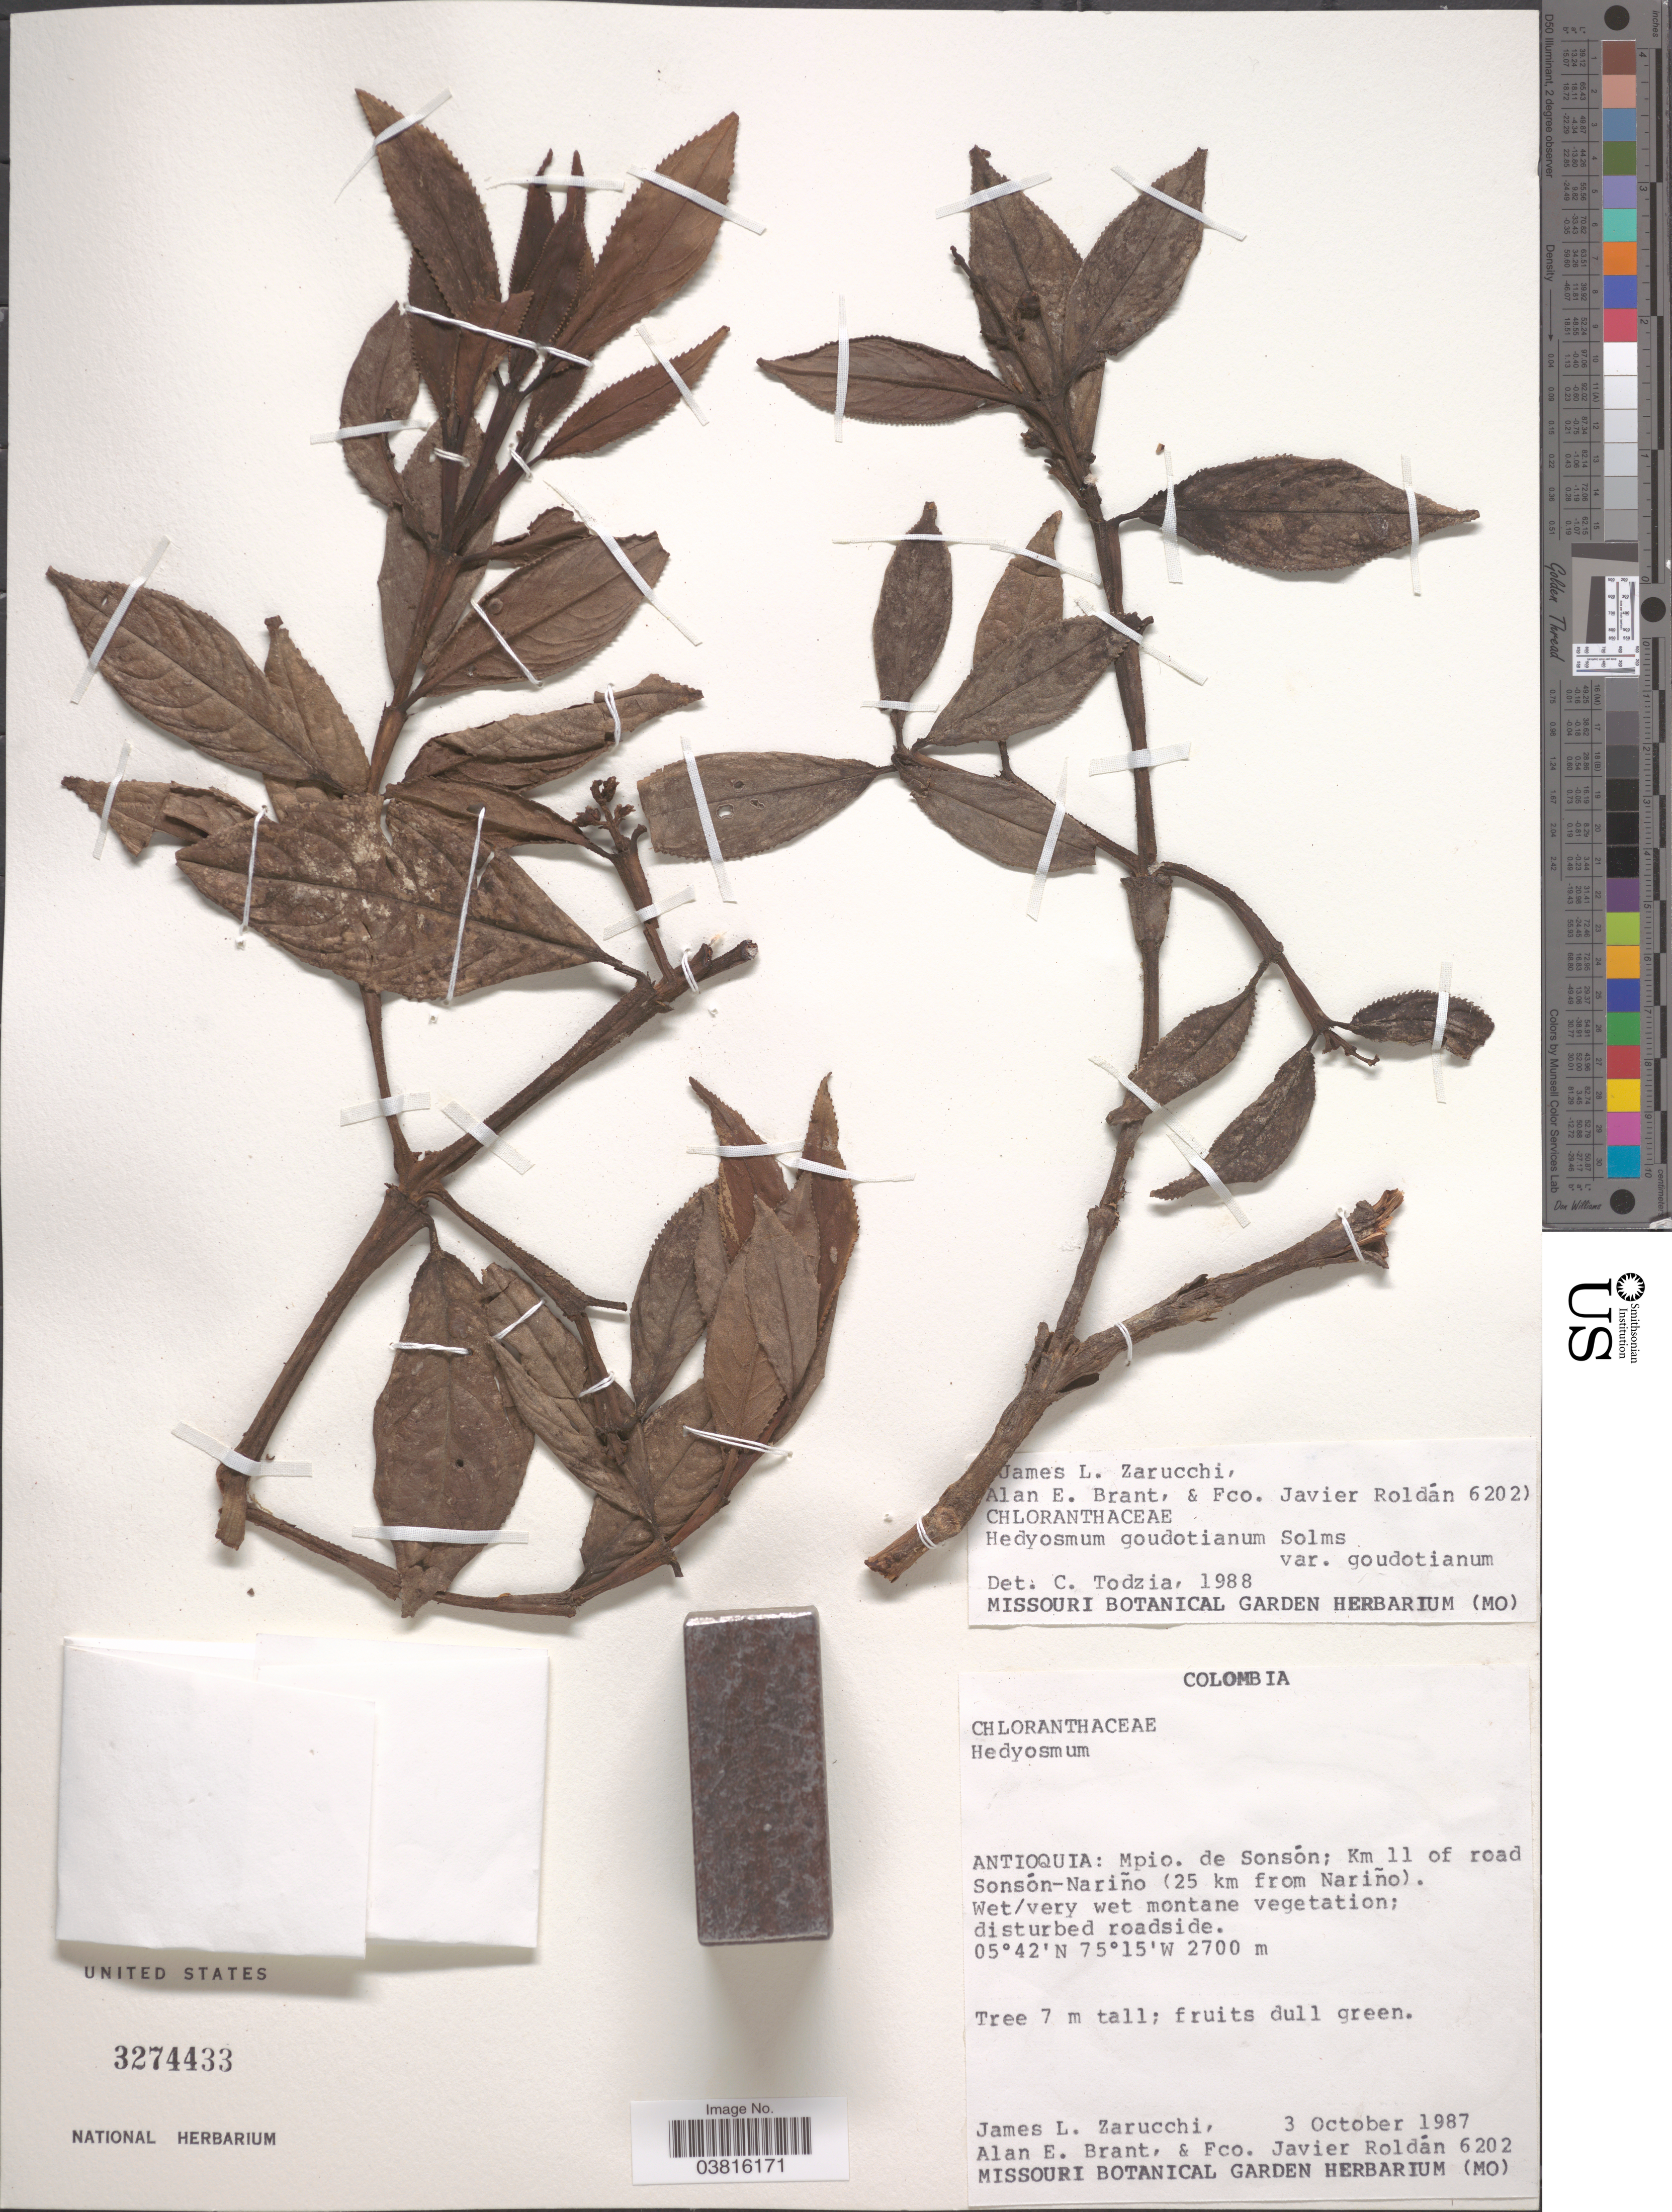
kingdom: Plantae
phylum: Tracheophyta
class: Magnoliopsida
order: Chloranthales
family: Chloranthaceae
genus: Hedyosmum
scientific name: Hedyosmum goudotianum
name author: Solms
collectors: J. L. Zarucchi, A. Brant & F. J. Roldán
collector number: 6202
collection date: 1987-10-03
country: Colombia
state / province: Antioquia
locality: Mpio. de Sonsón; Km 11 of road Sonsón-Nariño (25 km from Nariño). Disturbed roadside.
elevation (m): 2700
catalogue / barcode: US 3274433